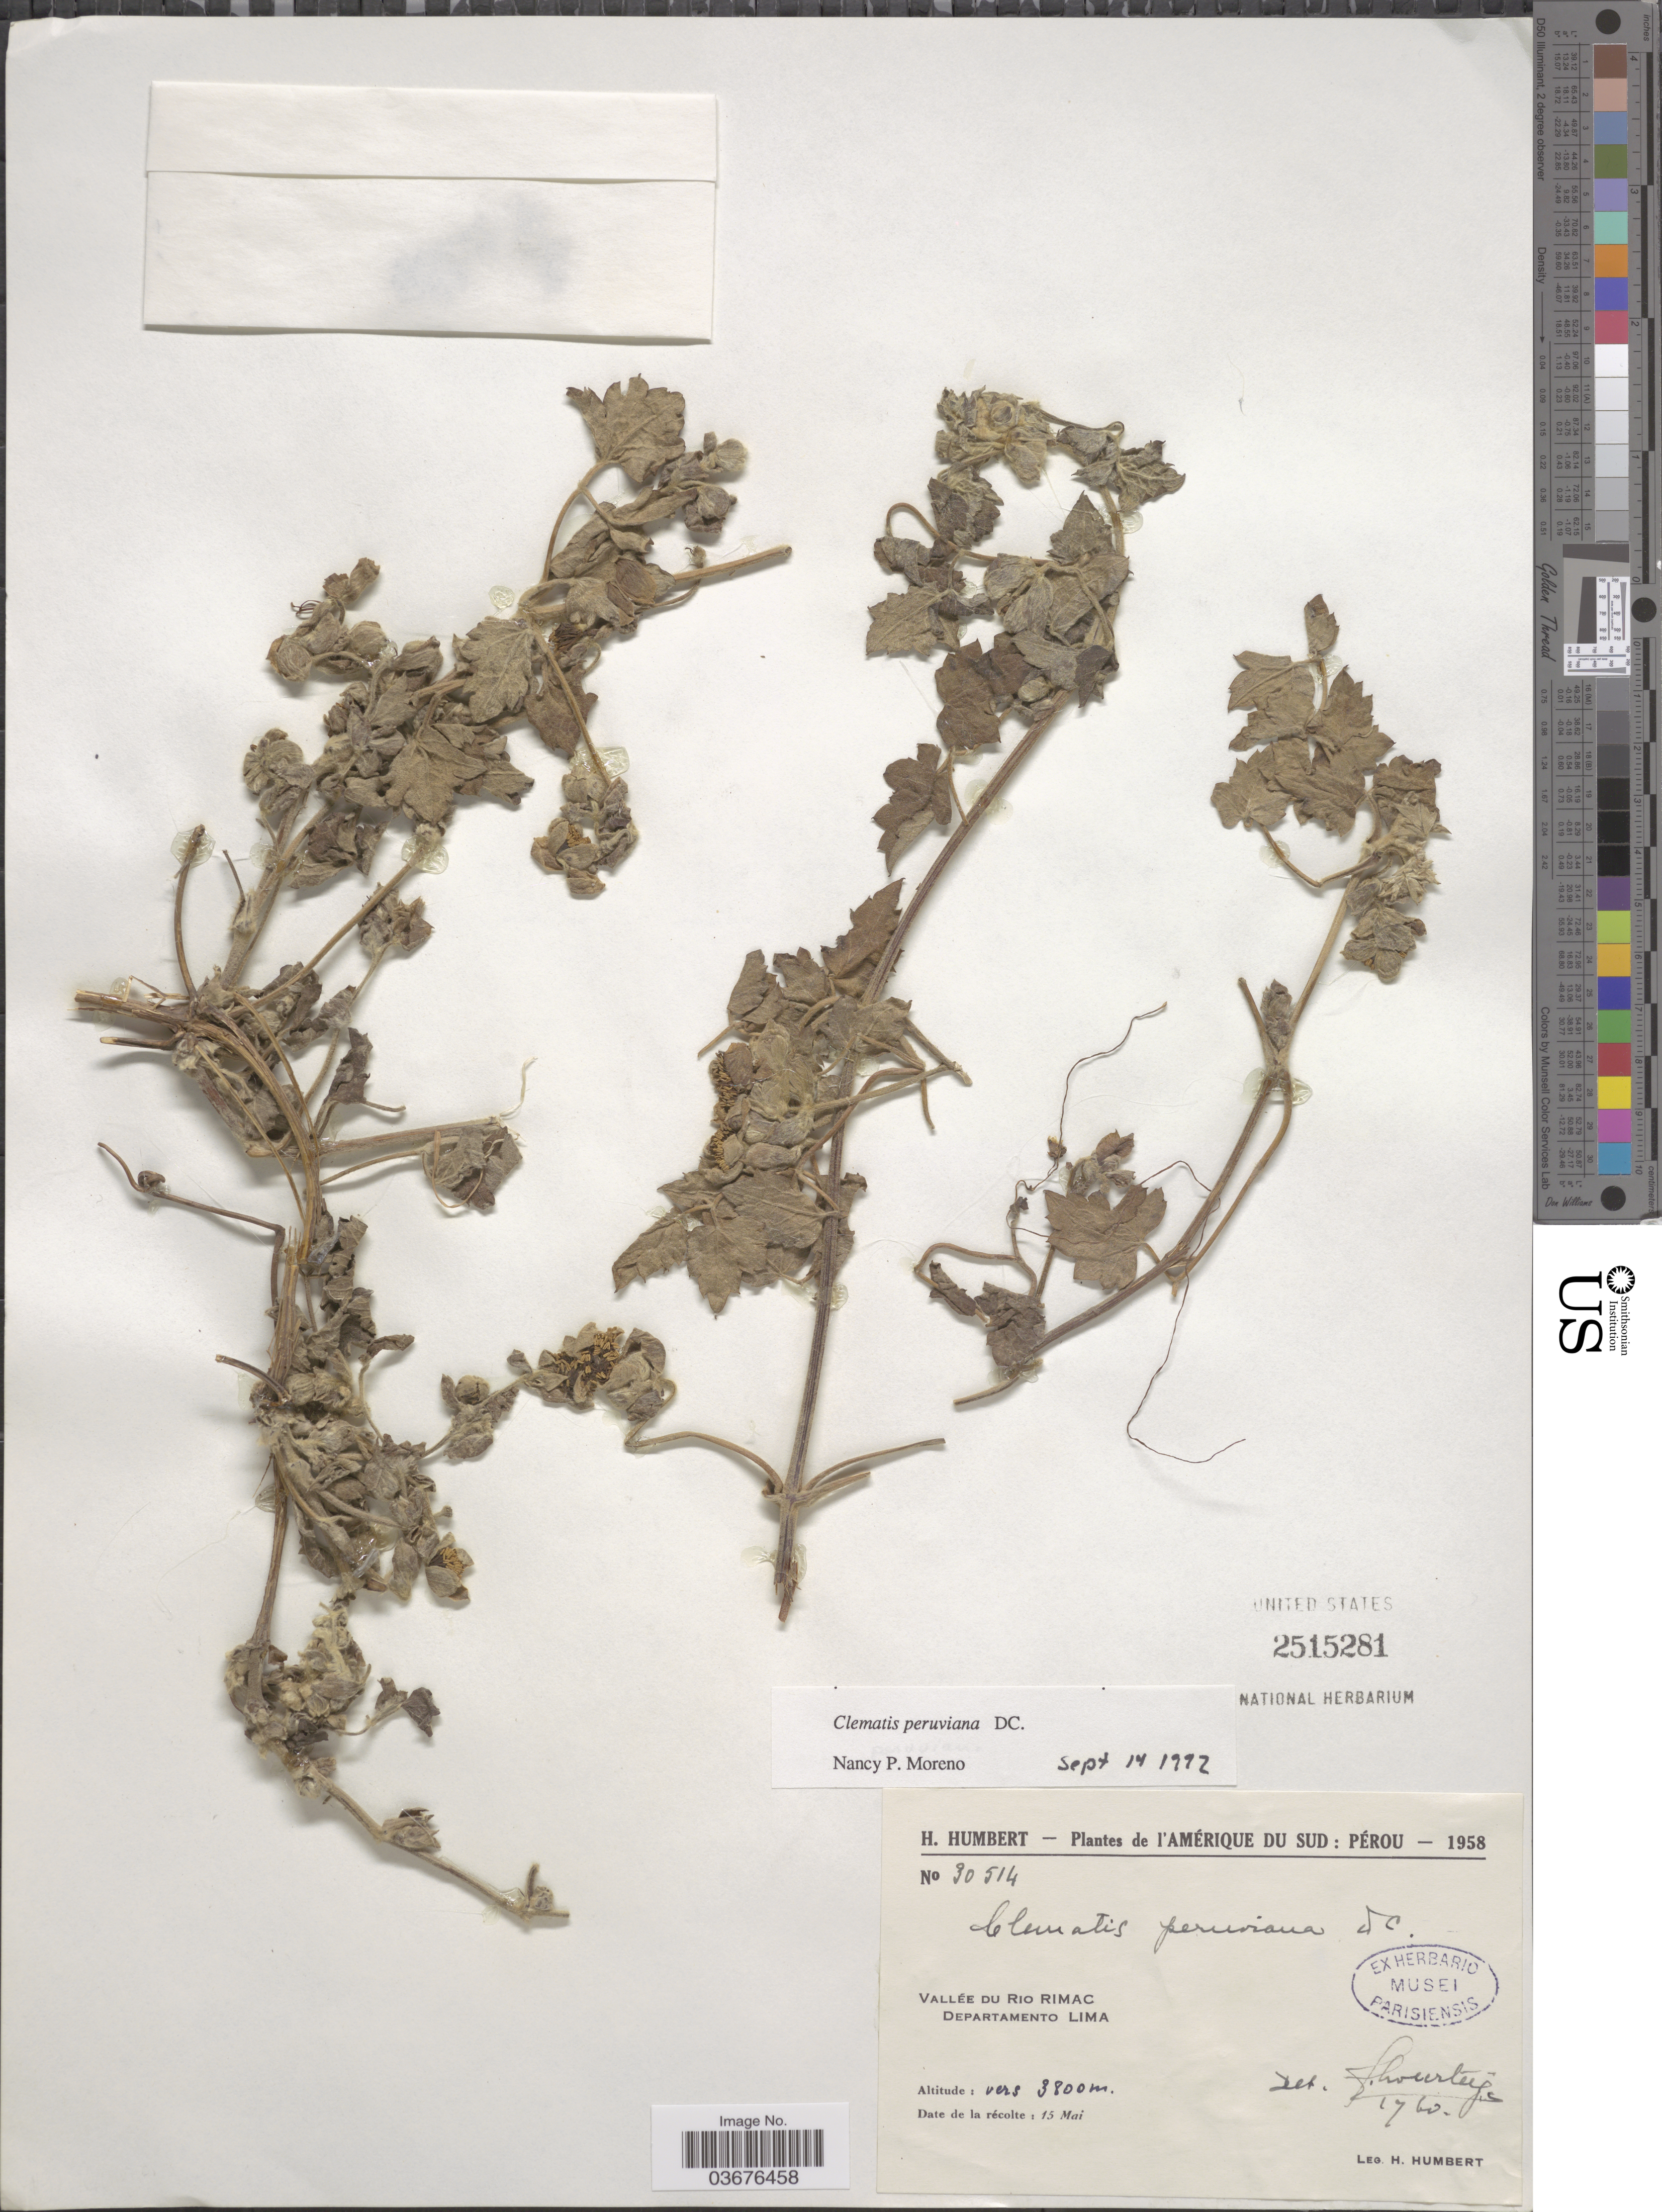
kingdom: Plantae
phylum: Tracheophyta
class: Magnoliopsida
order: Ranunculales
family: Ranunculaceae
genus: Clematis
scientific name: Clematis peruviana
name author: DC.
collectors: H. Humbert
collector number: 30514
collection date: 1958-05-15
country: Peru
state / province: Lima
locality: Amérique du Sud. Vallée du Rio Rimac. Departamento Lima.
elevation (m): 3800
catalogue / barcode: US 2515281